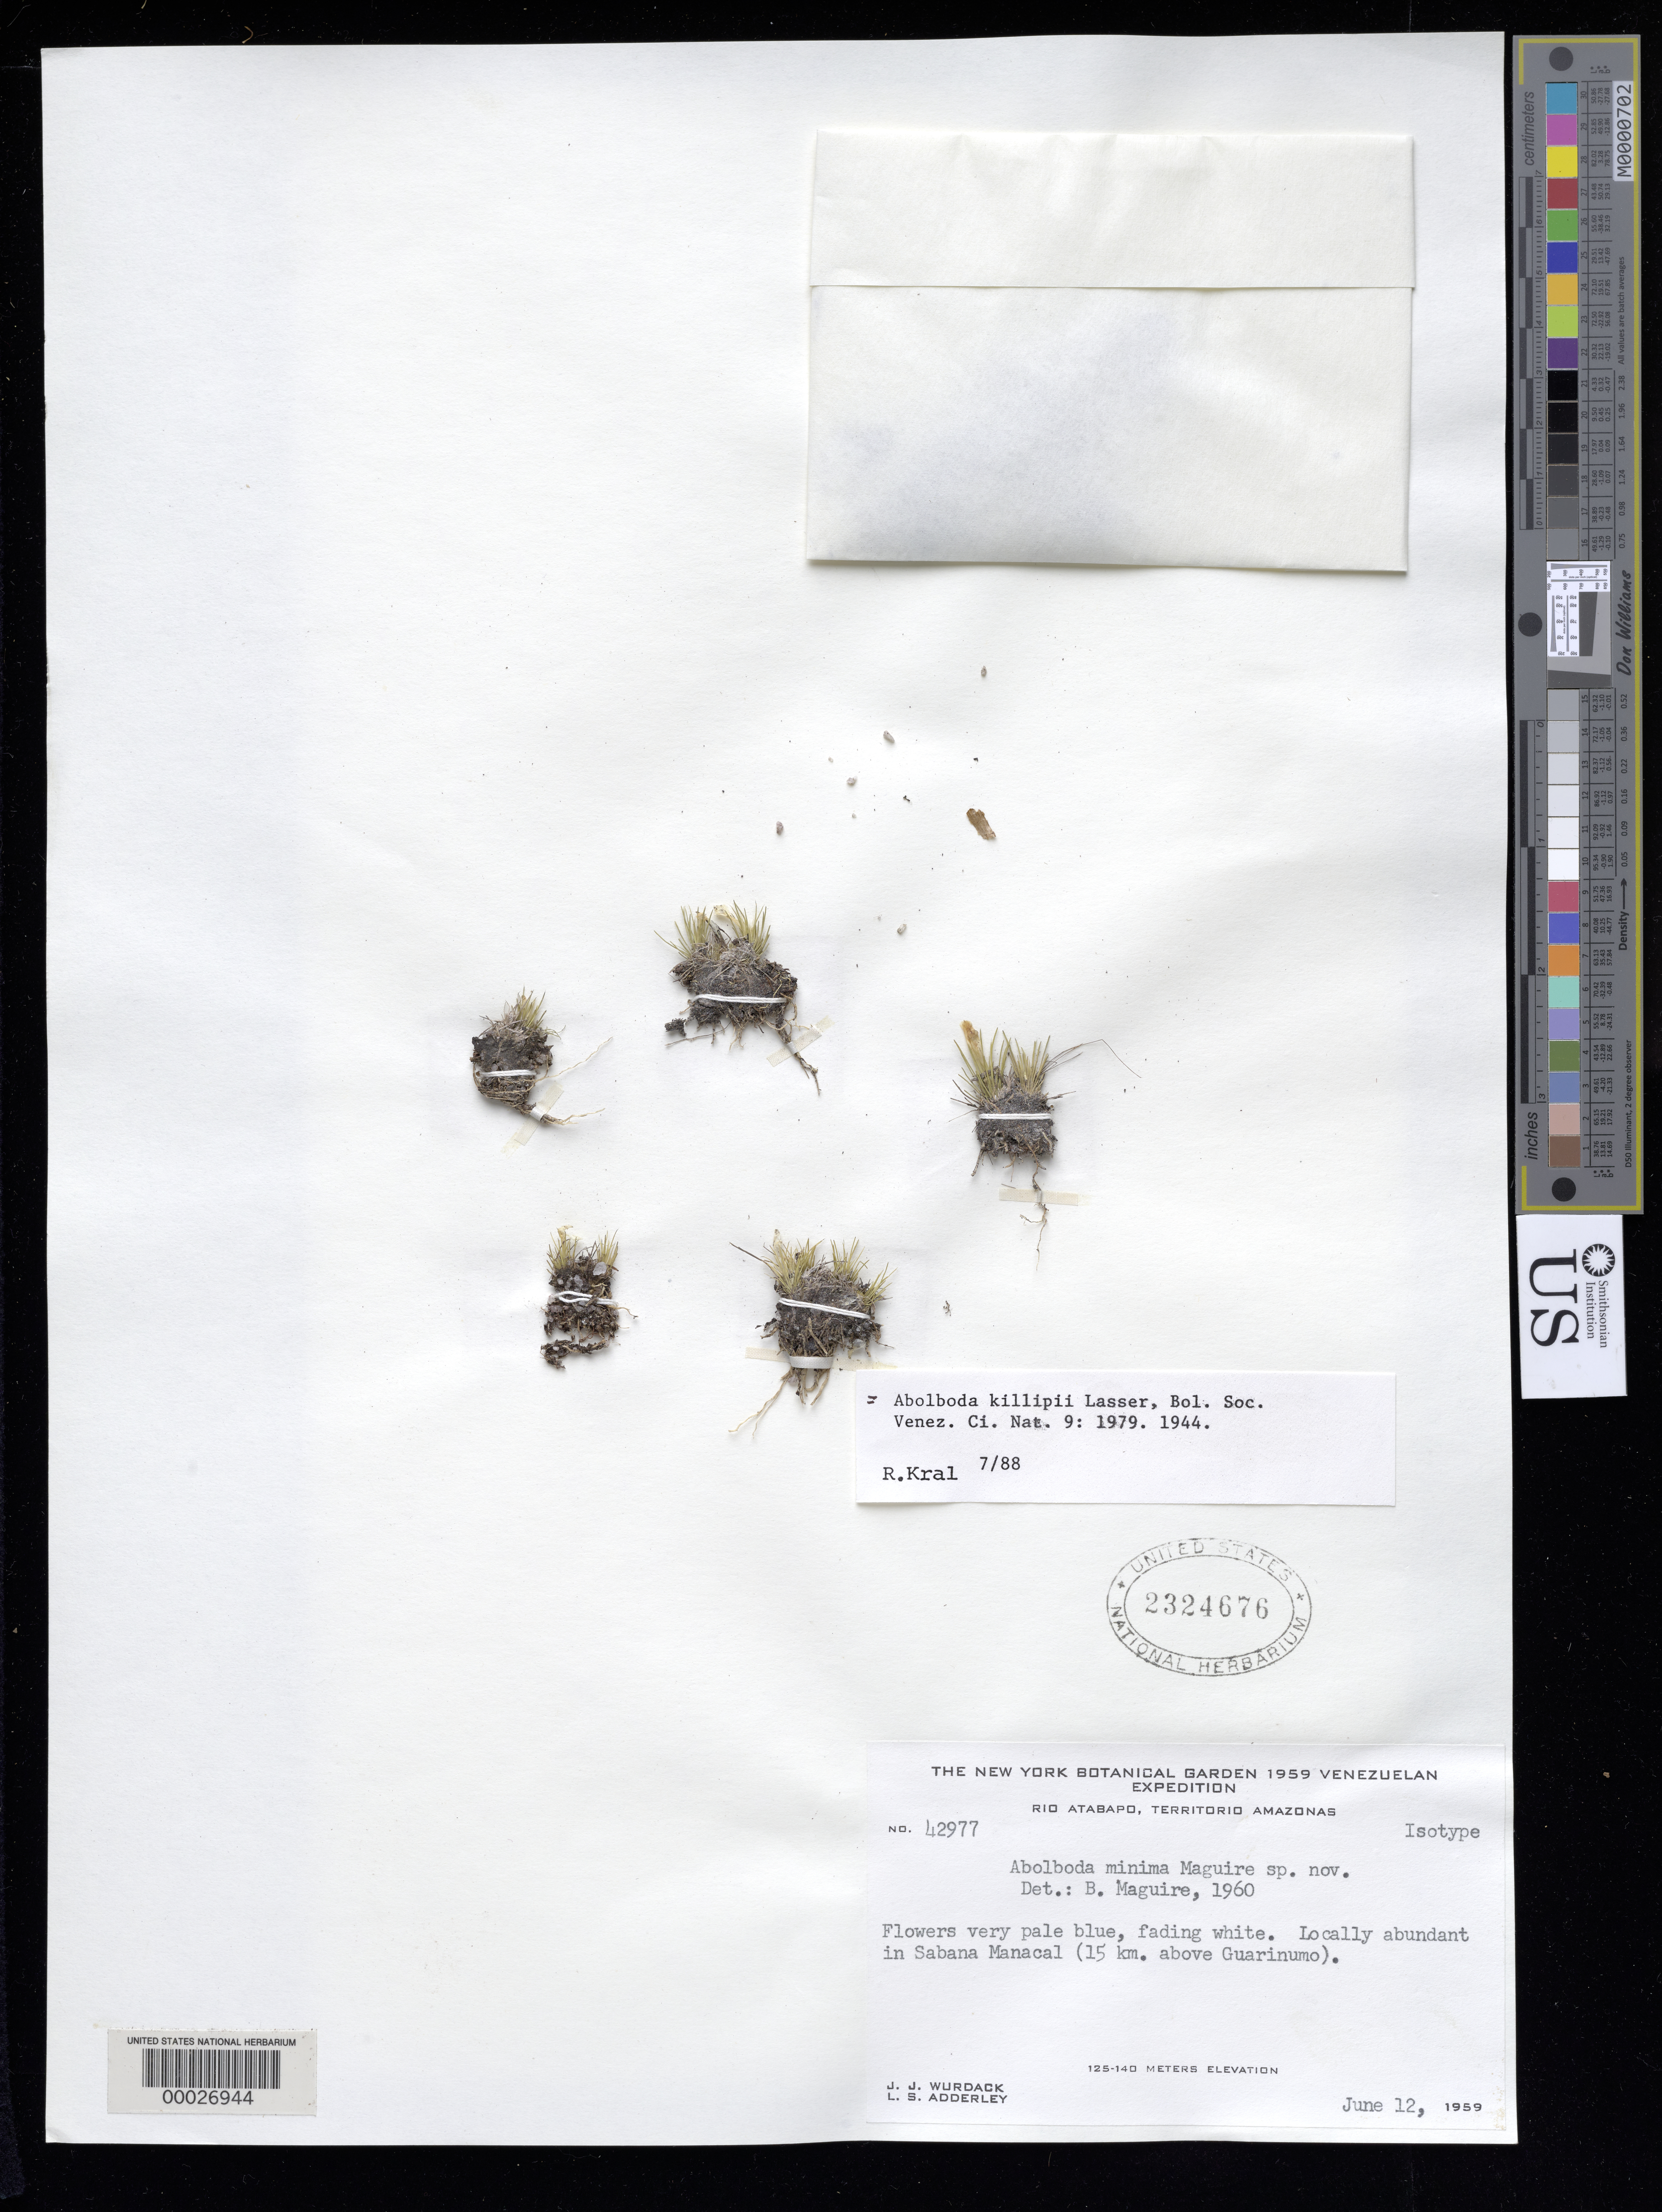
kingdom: Plantae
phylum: Tracheophyta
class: Liliopsida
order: Poales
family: Xyridaceae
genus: Abolboda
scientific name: Abolboda minima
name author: Maguire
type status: Isotype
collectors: J. J. Wurdack & L. S. Adderley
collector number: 42977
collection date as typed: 12 Jun 1959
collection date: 1959-06-12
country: Venezuela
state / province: Amazonas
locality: Rio Atabapo.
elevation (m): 125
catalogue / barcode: US 2324676